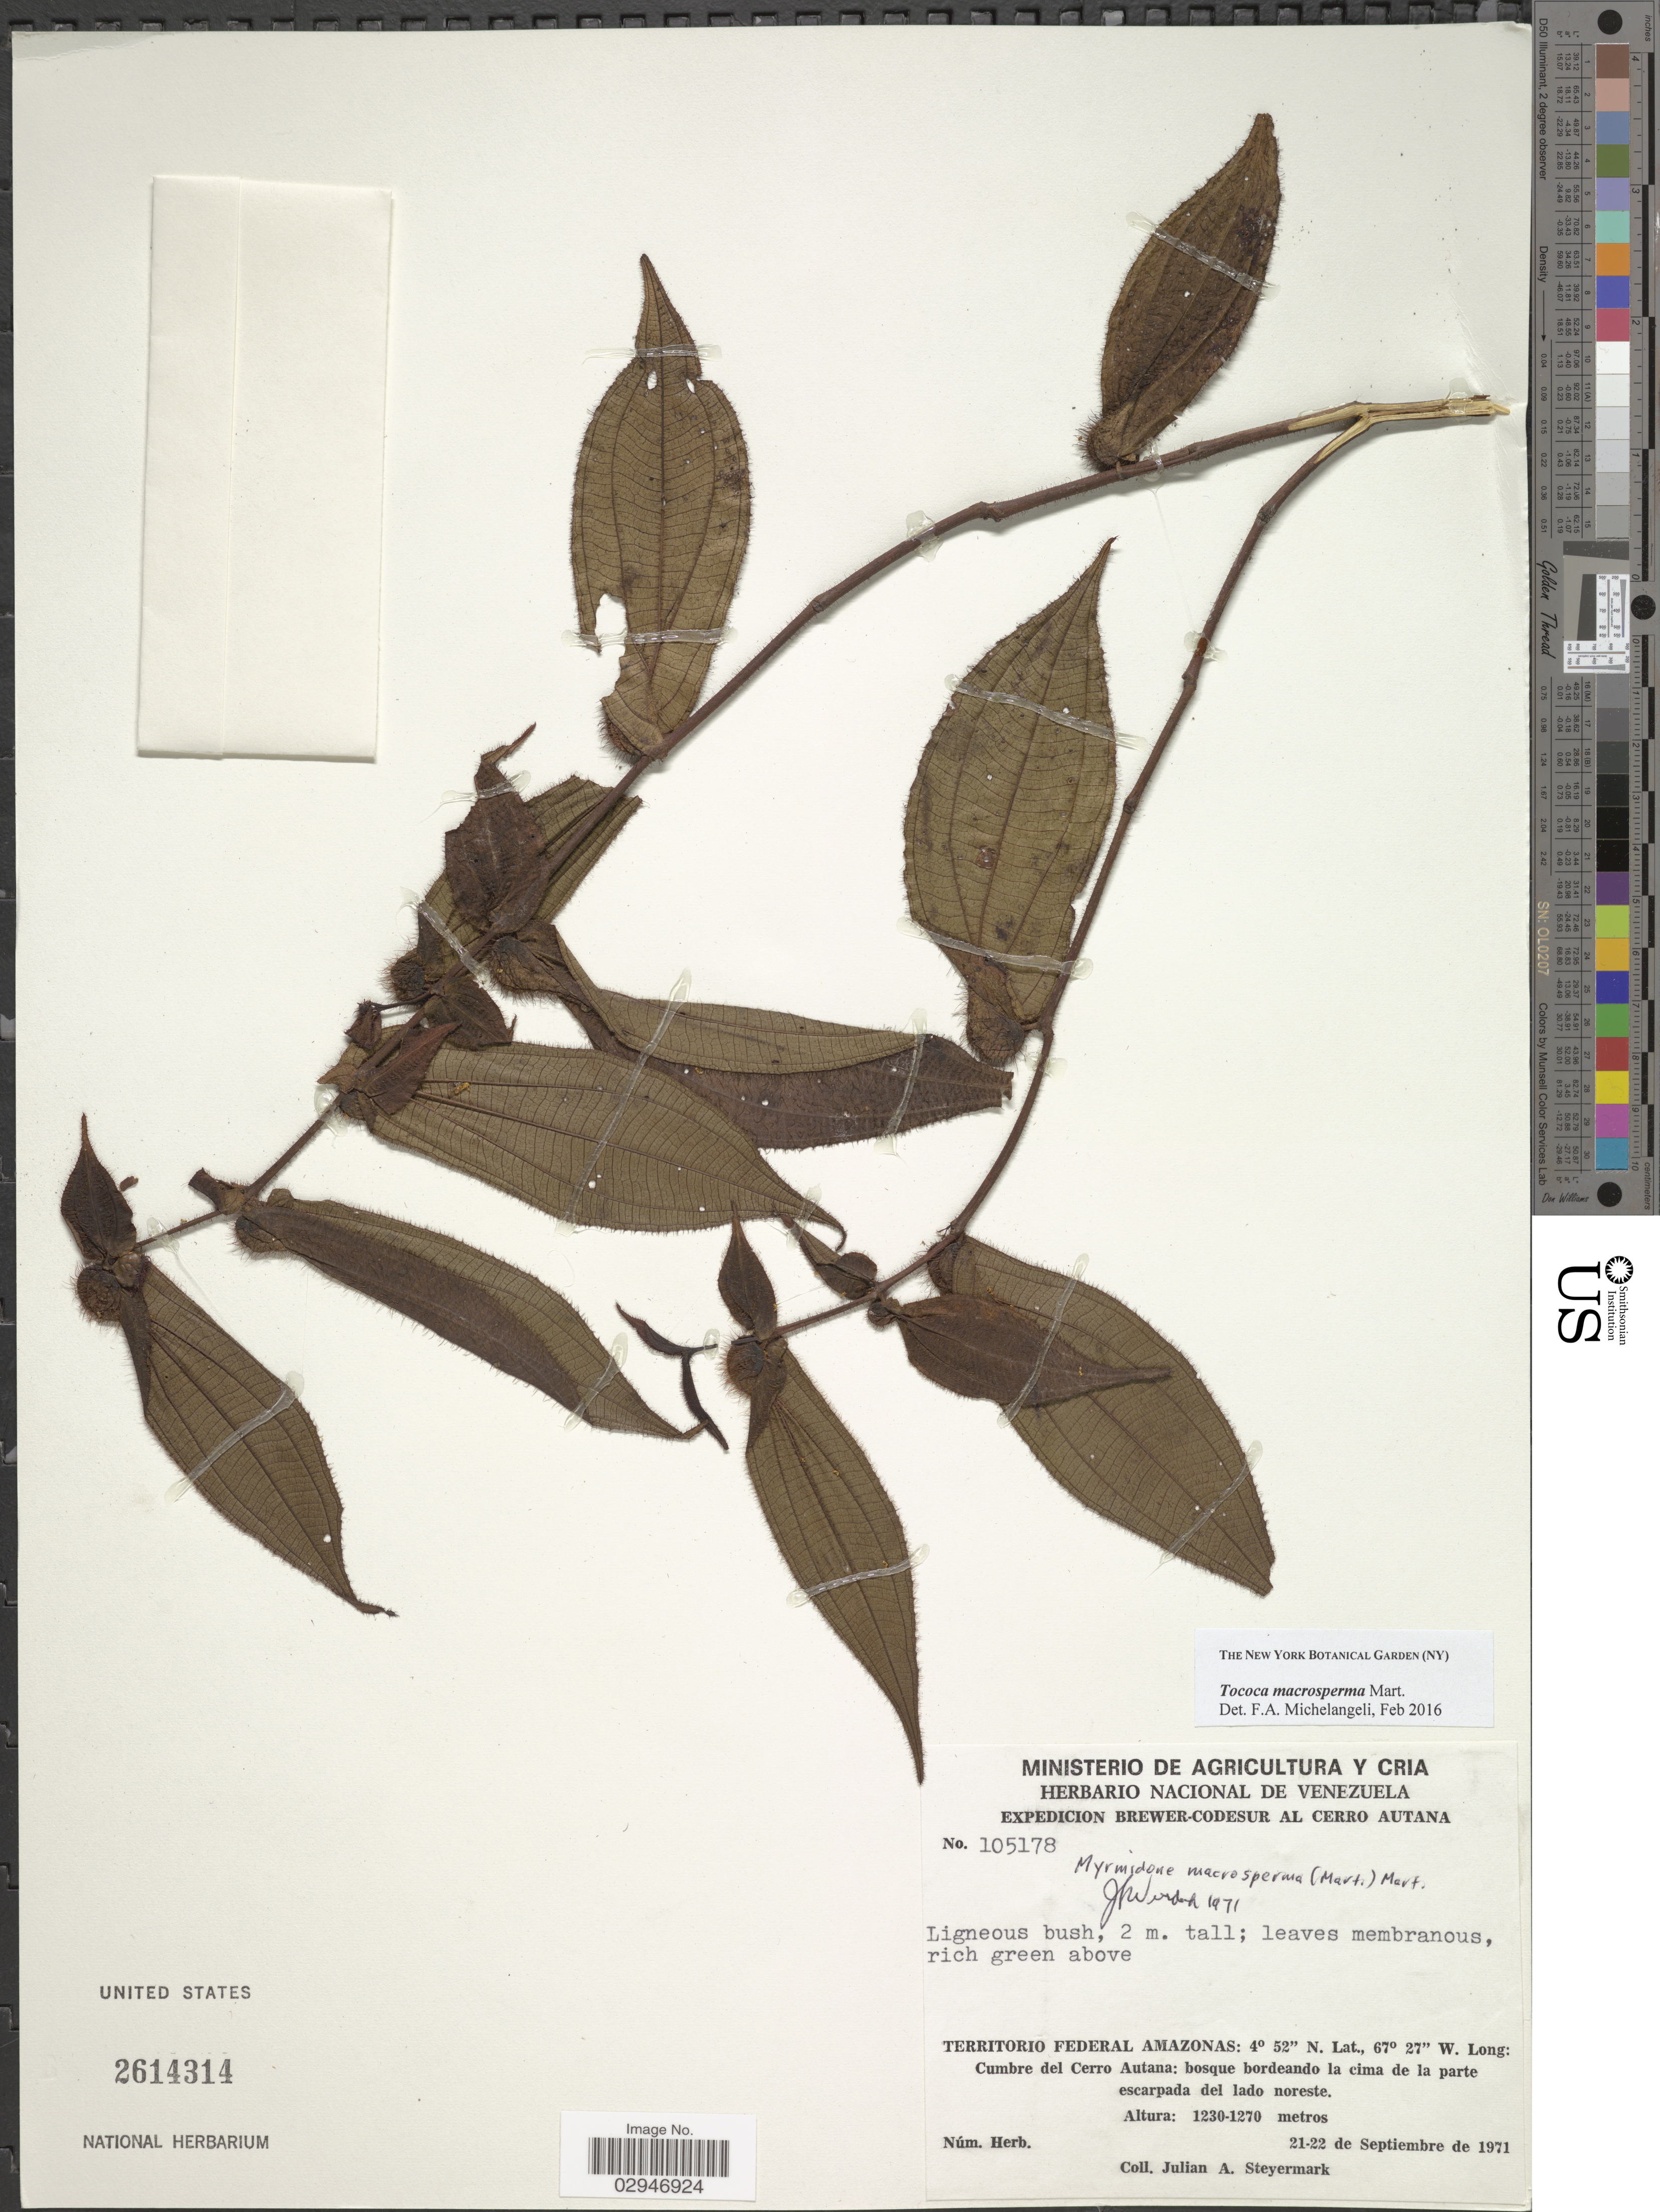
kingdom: Plantae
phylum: Tracheophyta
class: Magnoliopsida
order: Myrtales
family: Melastomataceae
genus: Tococa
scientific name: Tococa macrosperma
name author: Mart.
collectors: J. Steyermark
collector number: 105178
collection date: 1971-09-21/1971-09-22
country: Venezuela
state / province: Amazonas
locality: Territorio Federal Amazonas. Cumbre del Cerro Autana: bosque bordeando la cima de la parte escarpada del lado noreste.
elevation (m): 1230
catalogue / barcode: US 2614314